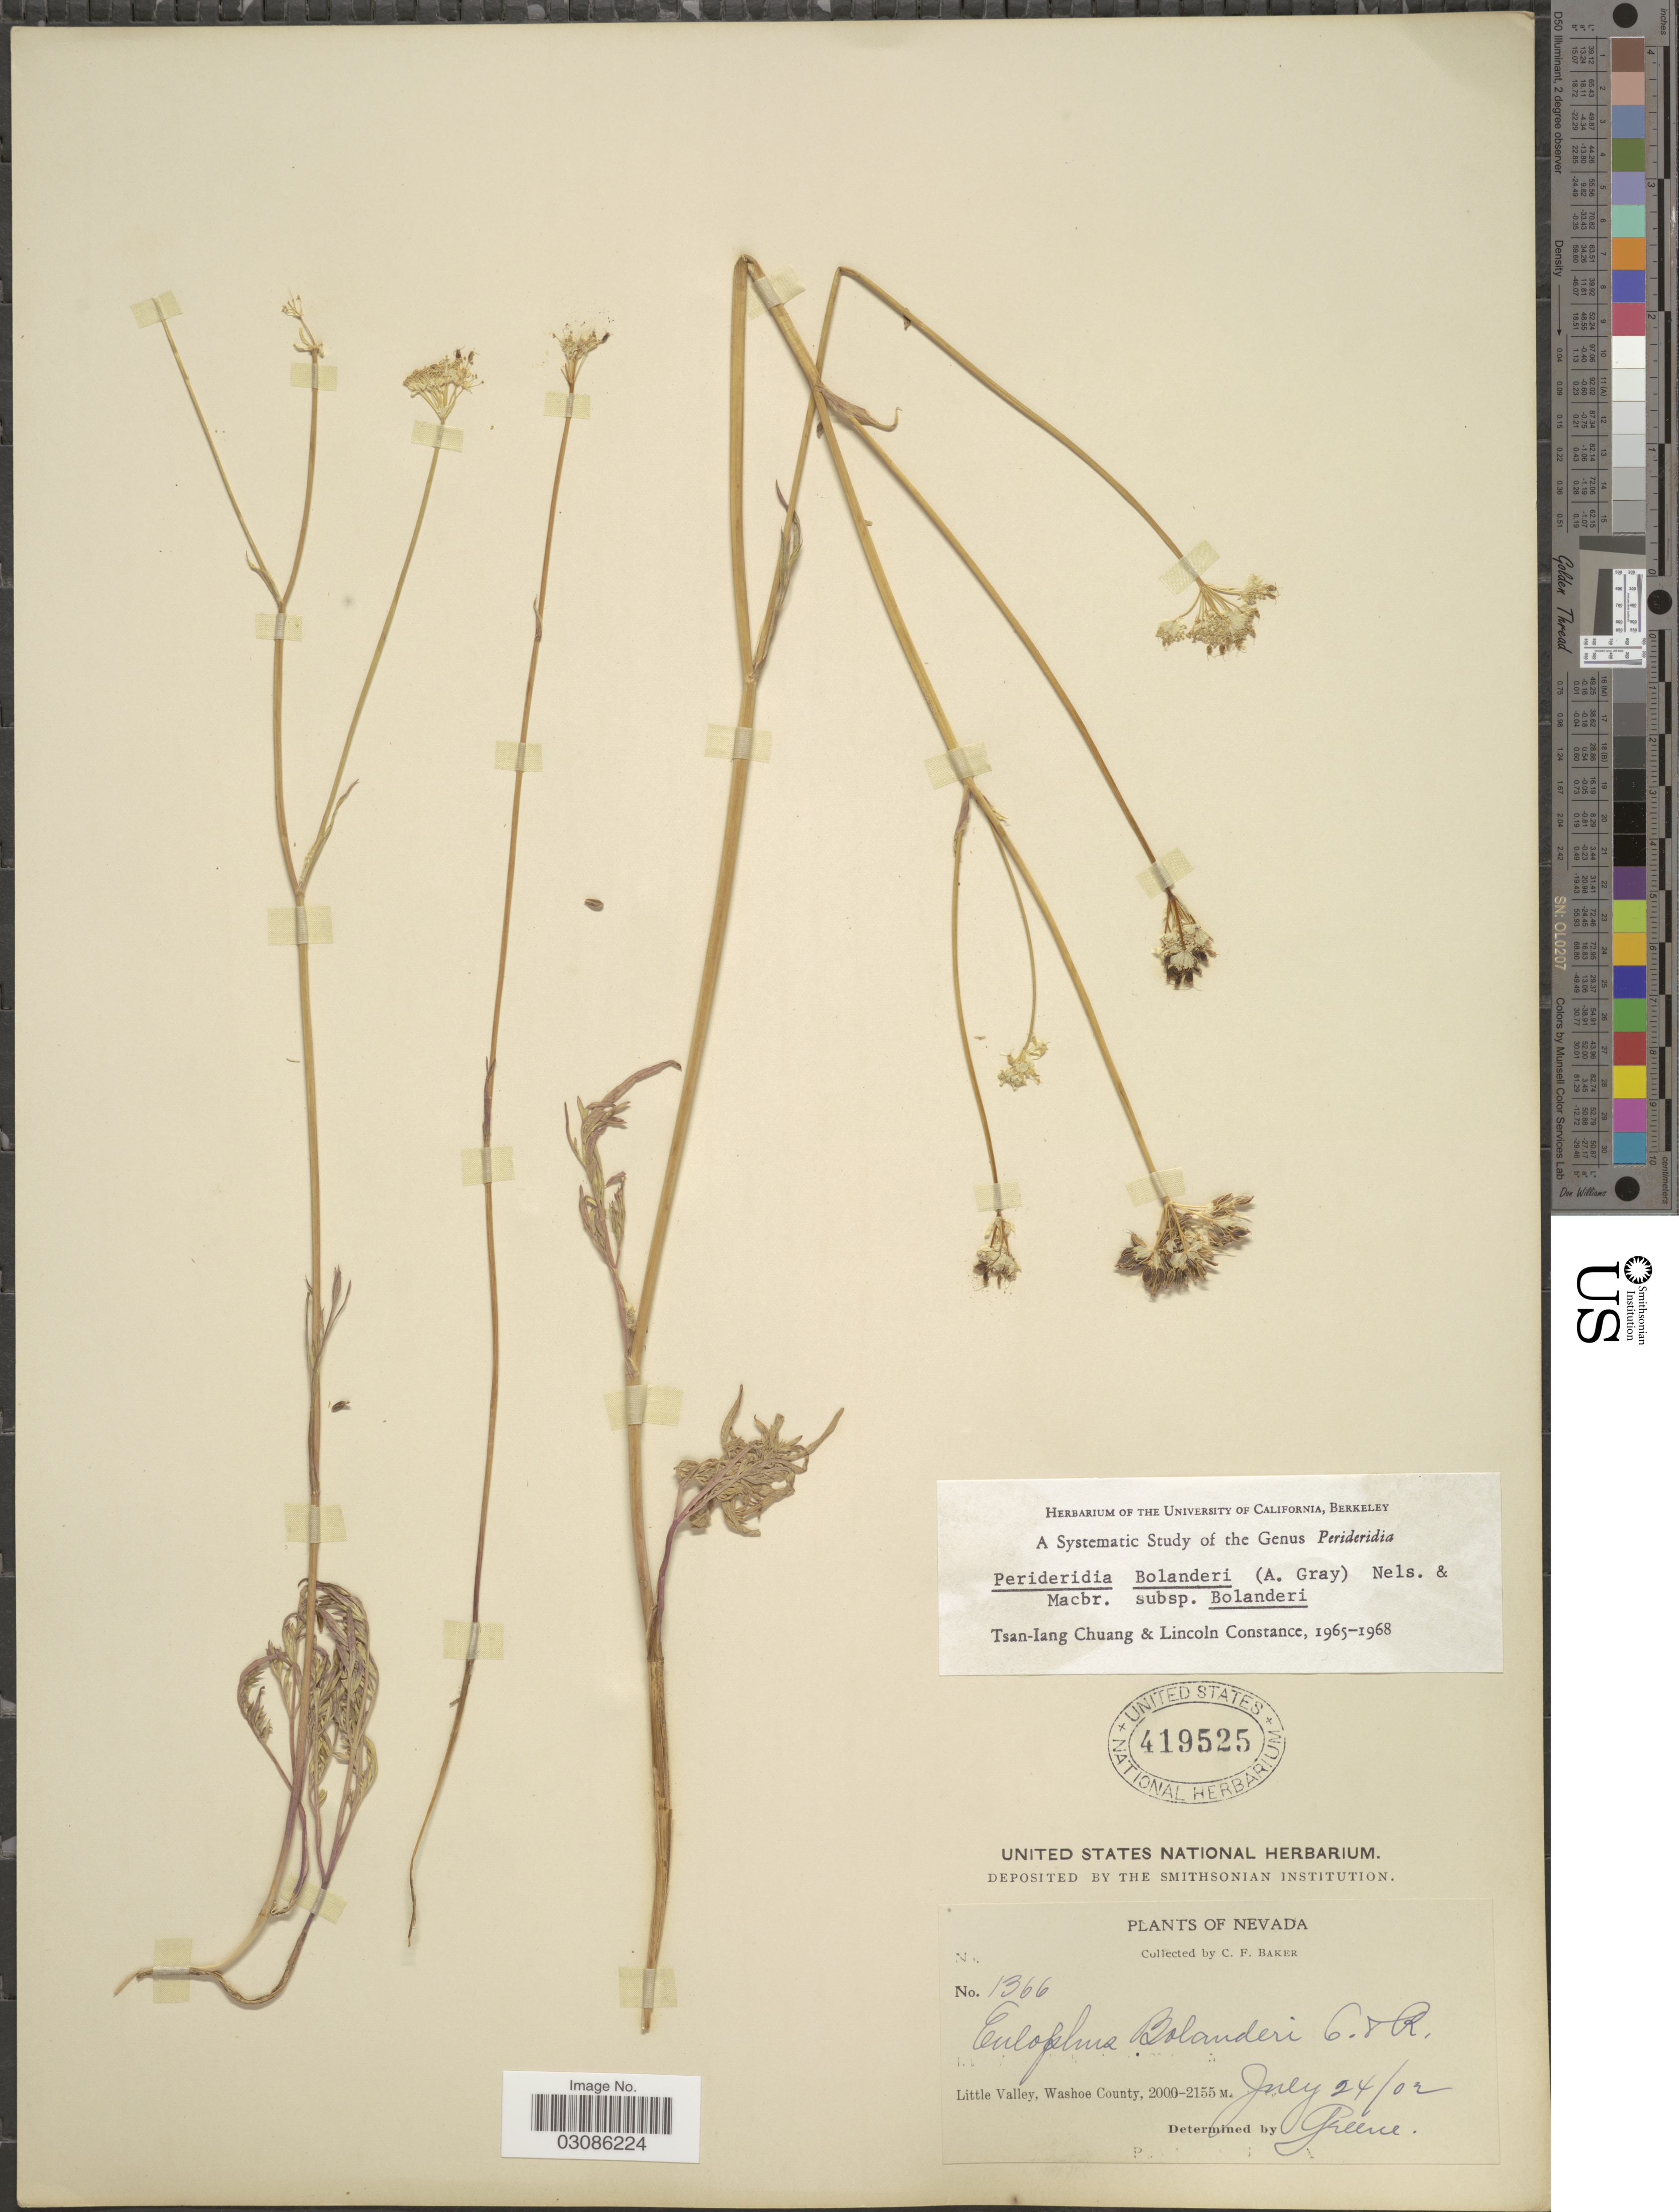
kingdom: Plantae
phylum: Tracheophyta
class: Magnoliopsida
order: Apiales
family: Apiaceae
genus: Perideridia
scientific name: Perideridia bolanderi subsp. bolanderi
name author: (A. Gray) A. Nelson & J.F. Macbr.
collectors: C. F. Baker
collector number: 1366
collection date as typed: Transcribed d/m/y: 24/7/2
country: United States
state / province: Nevada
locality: Little Valley, Washoe County.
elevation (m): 2000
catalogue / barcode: US 419525